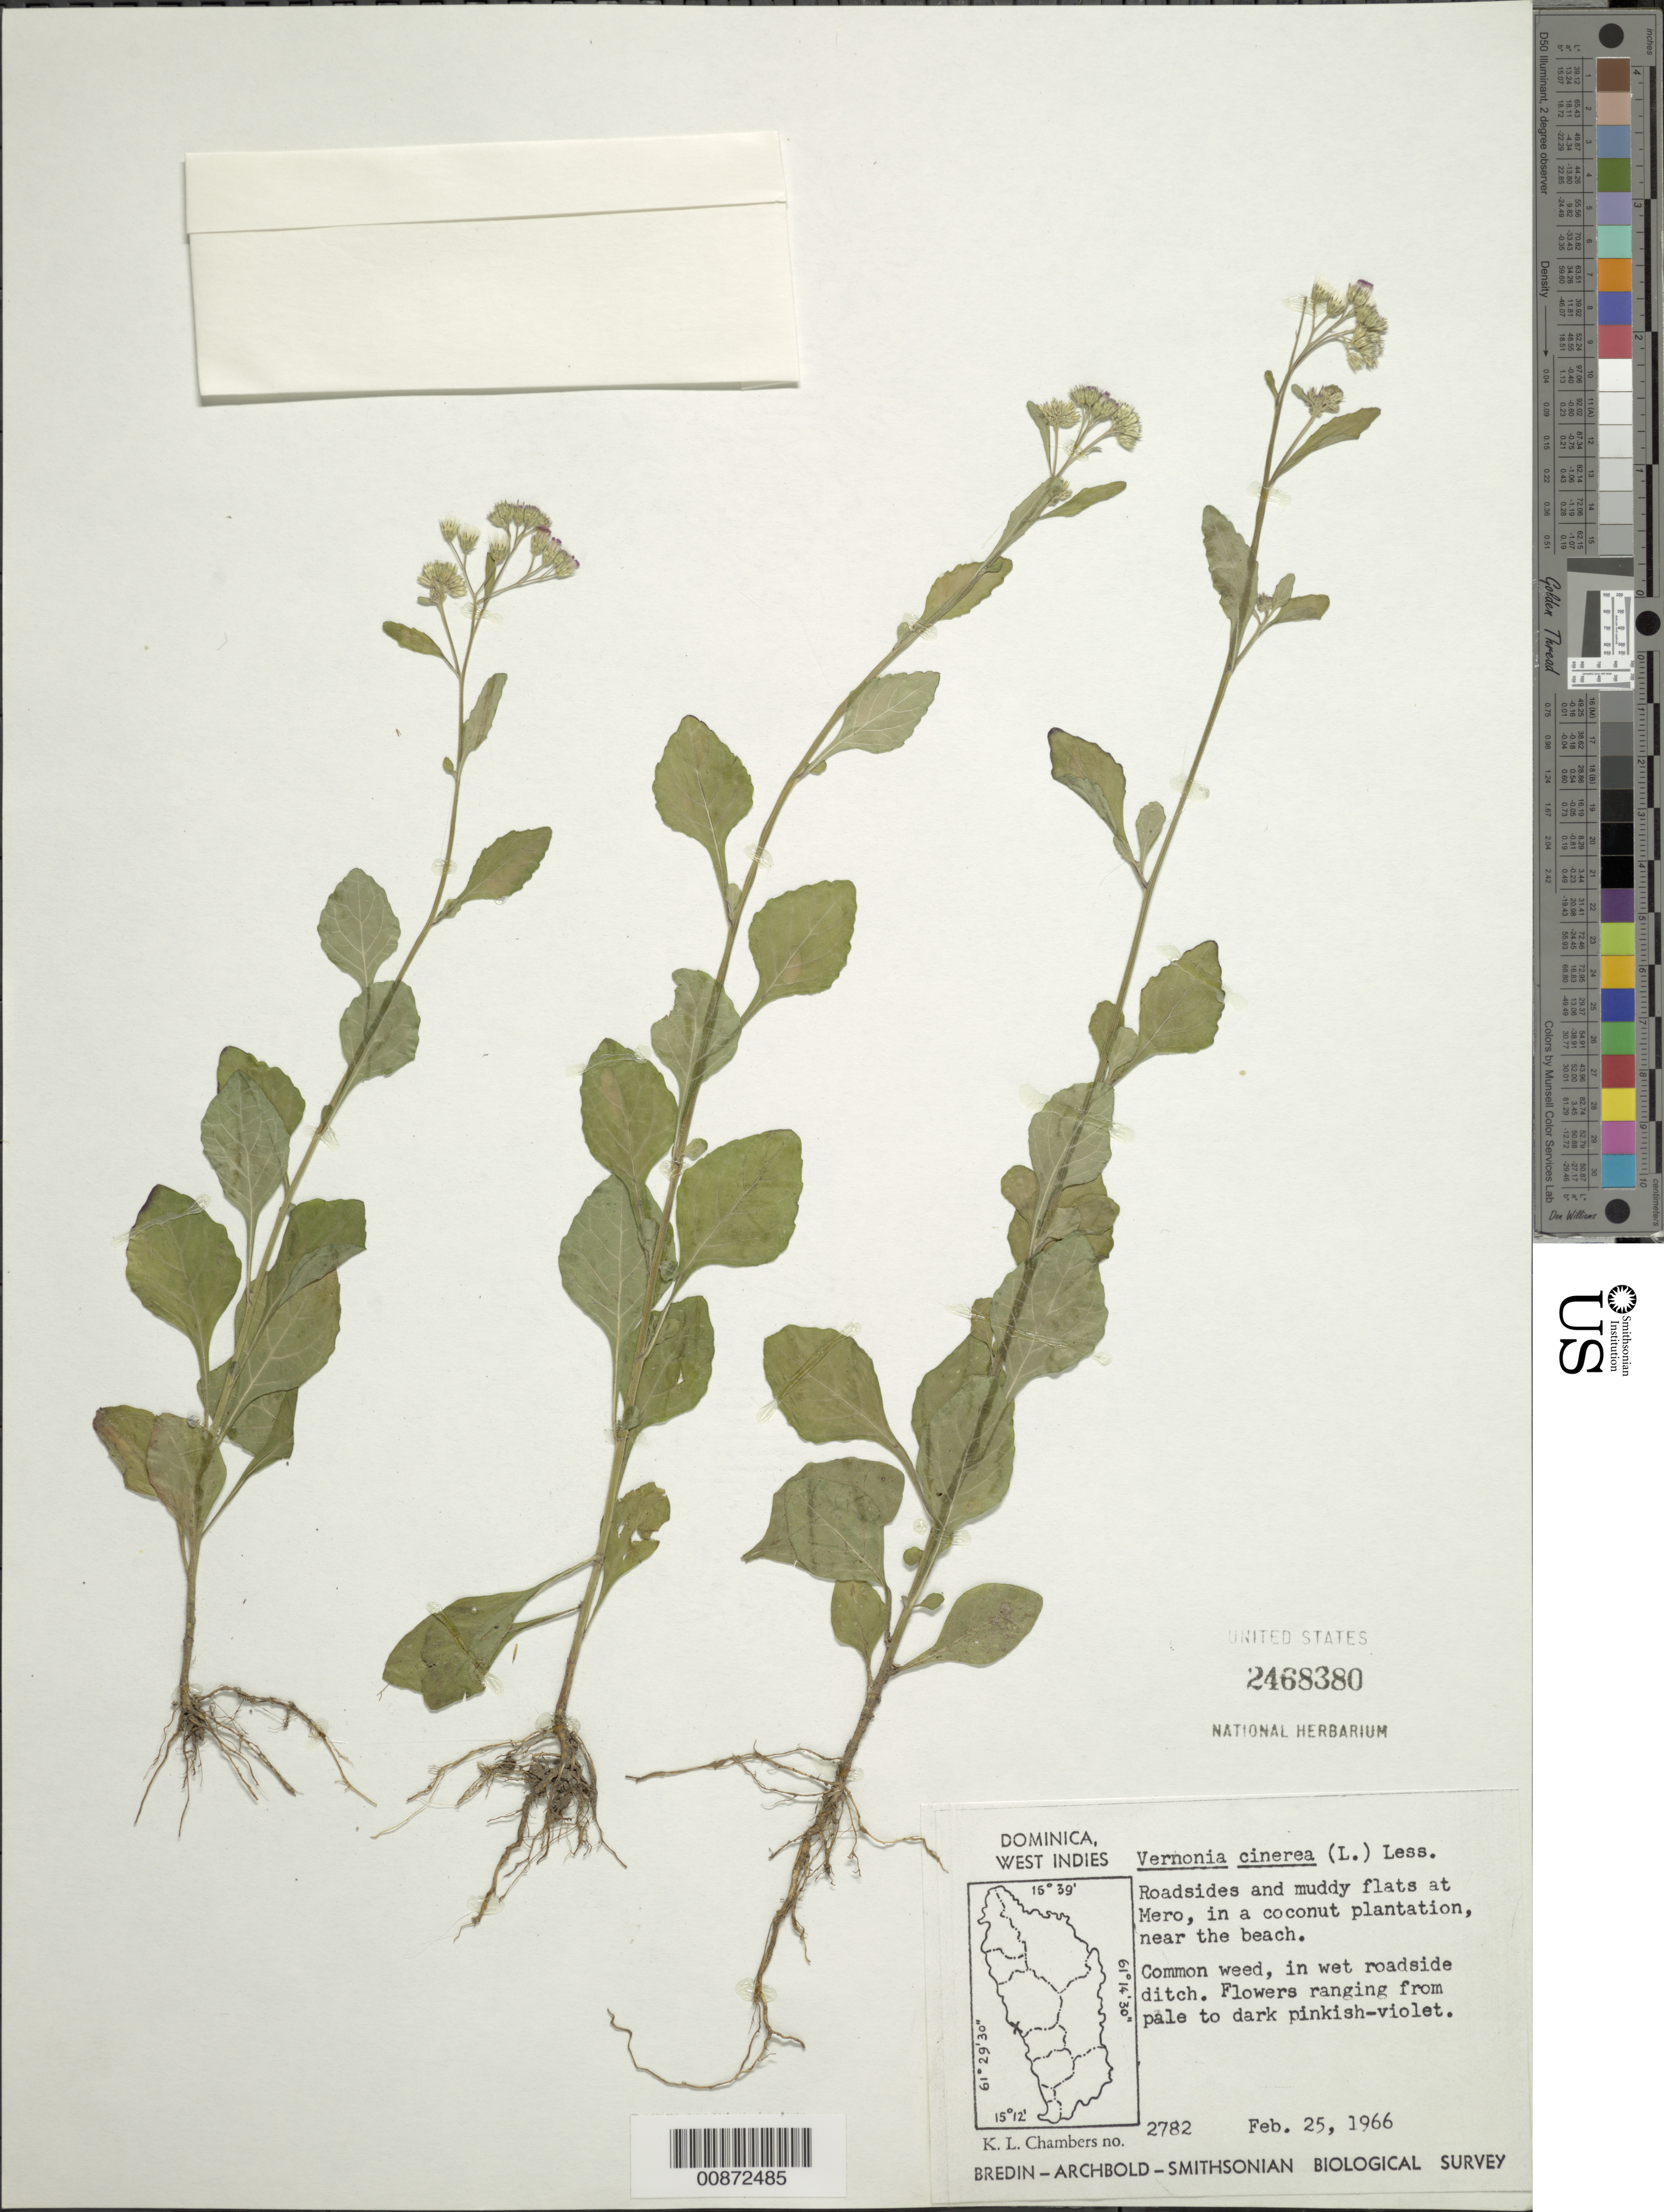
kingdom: Plantae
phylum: Tracheophyta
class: Magnoliopsida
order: Asterales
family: Asteraceae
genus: Cyanthillium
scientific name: Cyanthillium cinereum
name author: (L.) H. Rob.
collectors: K. L. Chambers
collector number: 2782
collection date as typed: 25 Feb 1966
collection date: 1966-02-25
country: Dominica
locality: At Mero, in a coconut plantation, near the beach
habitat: Roadsides and muddy flats, in coconut plantation. In wet roadside ditch.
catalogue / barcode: US 2468380